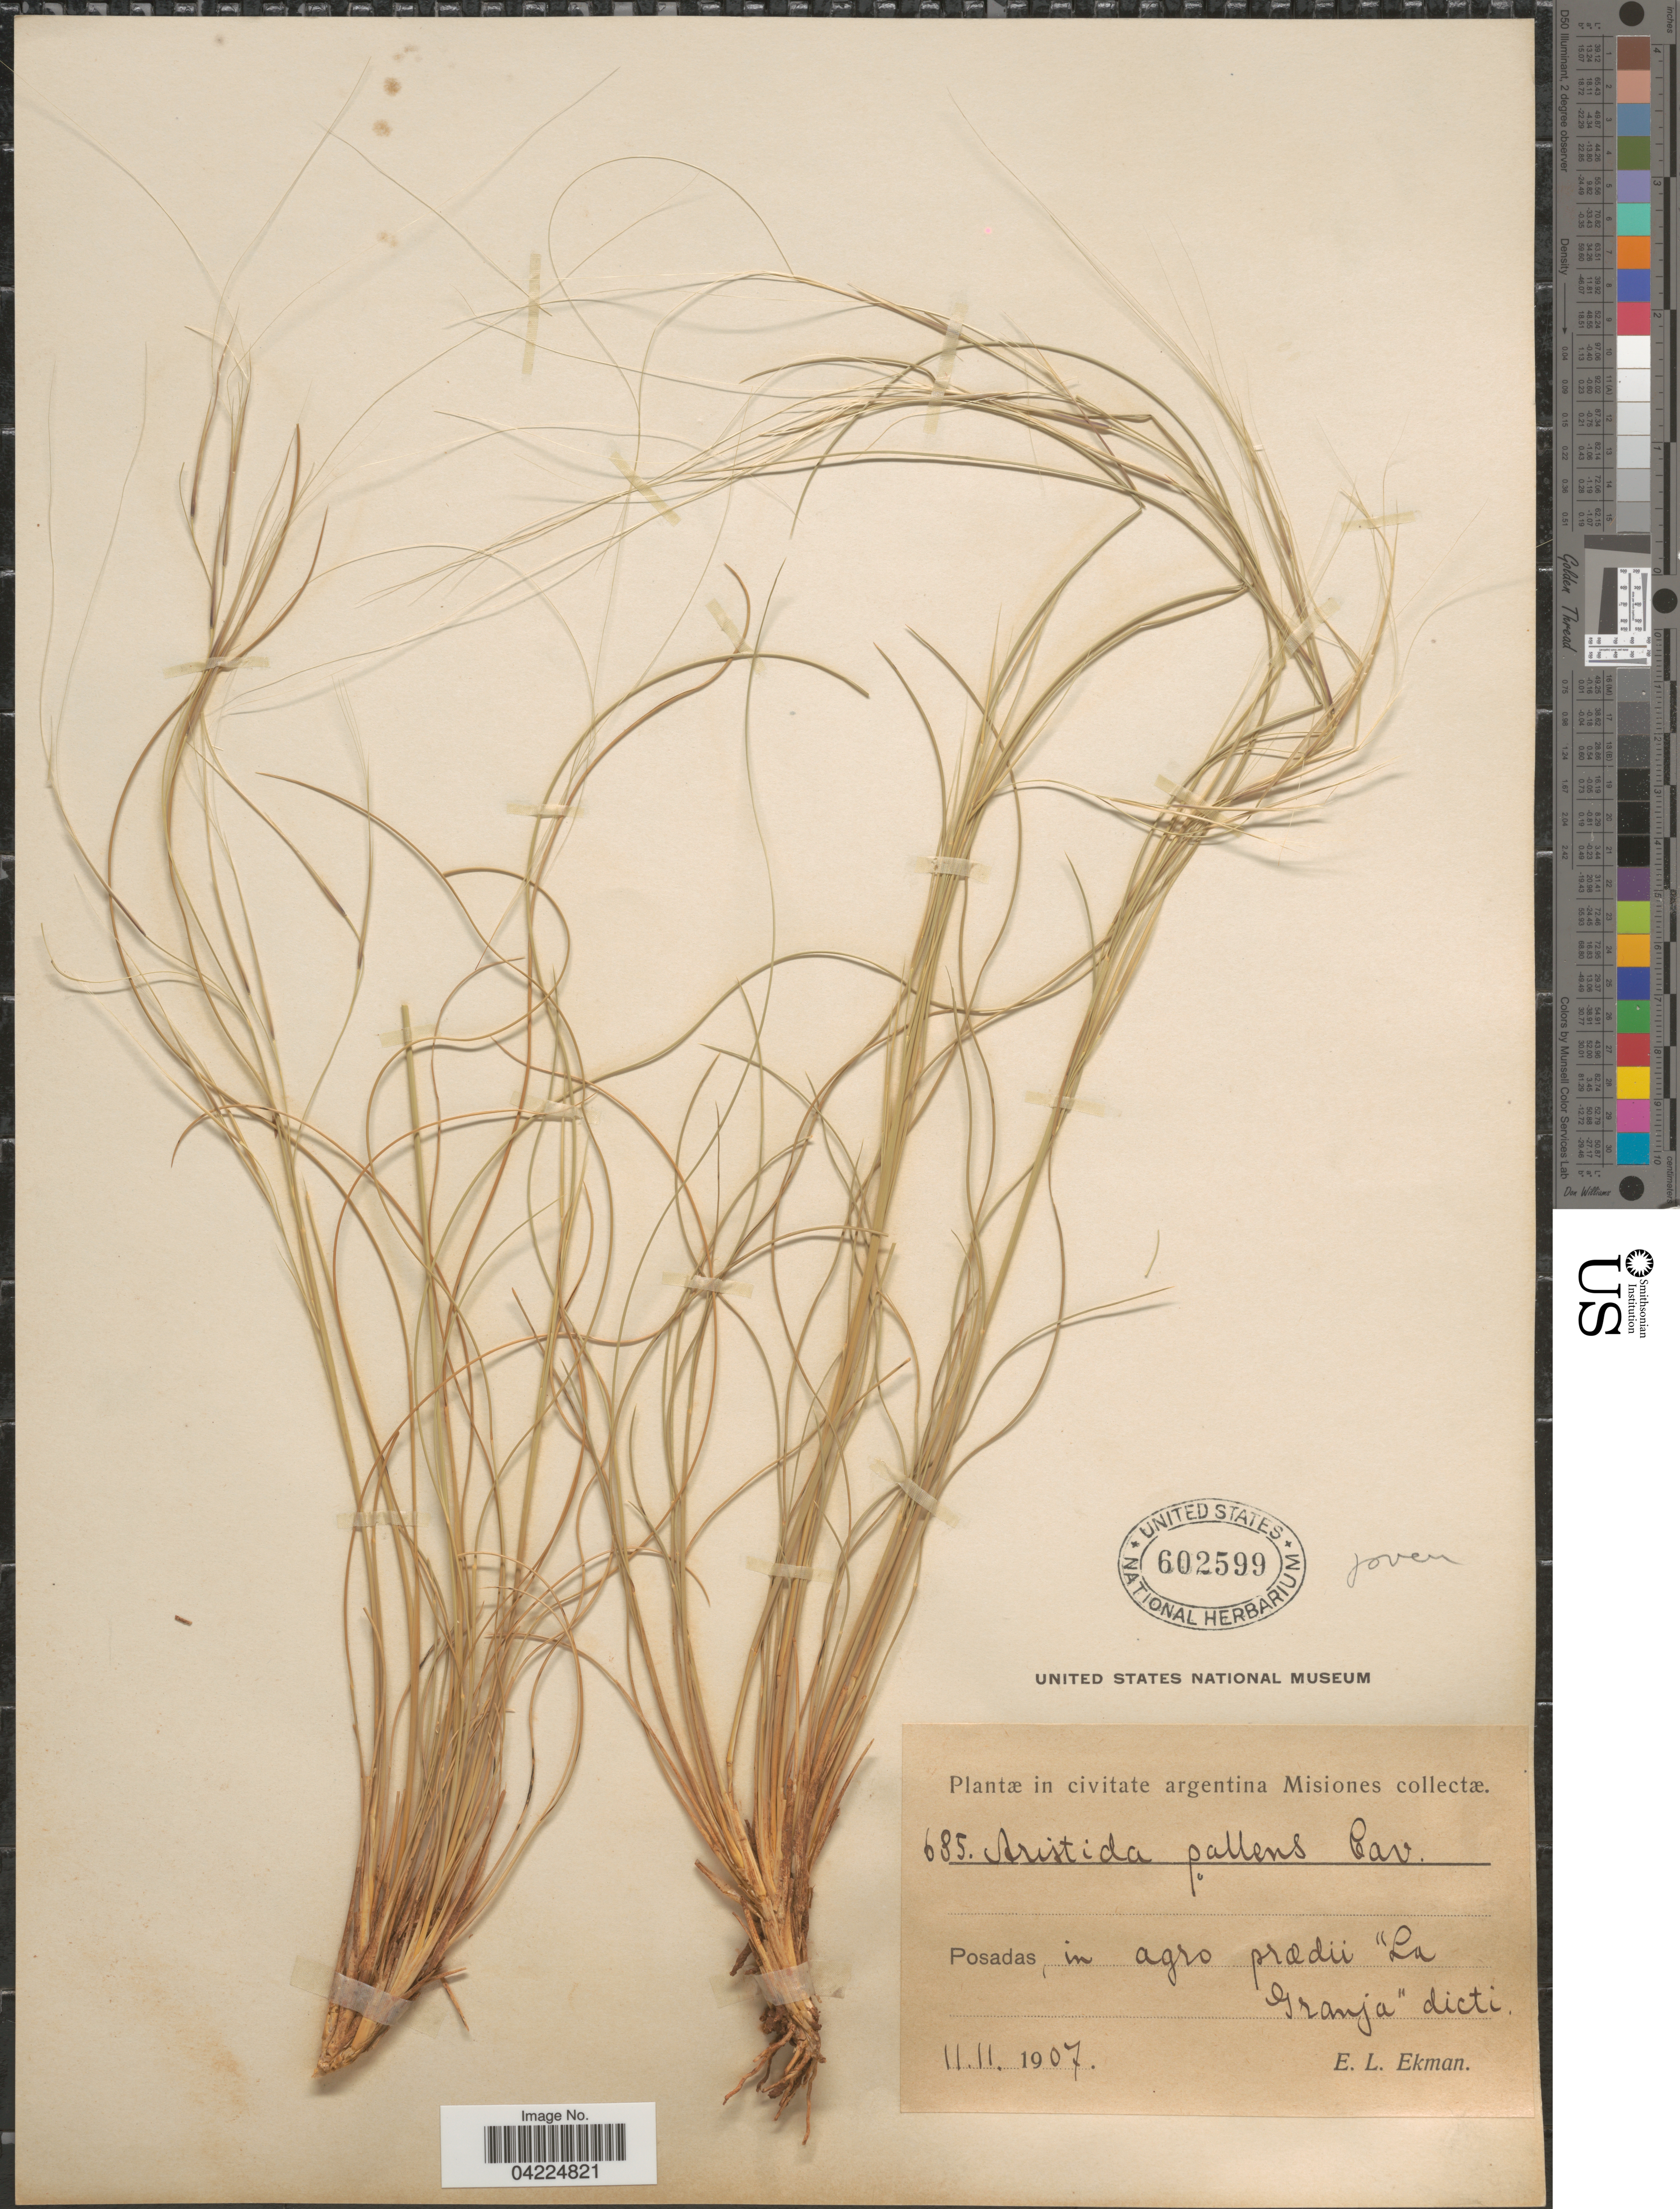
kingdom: Plantae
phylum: Tracheophyta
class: Liliopsida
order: Poales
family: Poaceae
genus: Aristida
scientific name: Aristida jubata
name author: (Arechav.) Herter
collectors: E. L. Ekman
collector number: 685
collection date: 1907-11-11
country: Argentina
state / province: Misiones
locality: In civitate argentina Misiones. Posadas, in agro praedii "La Granja" dicti.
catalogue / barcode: US 602599